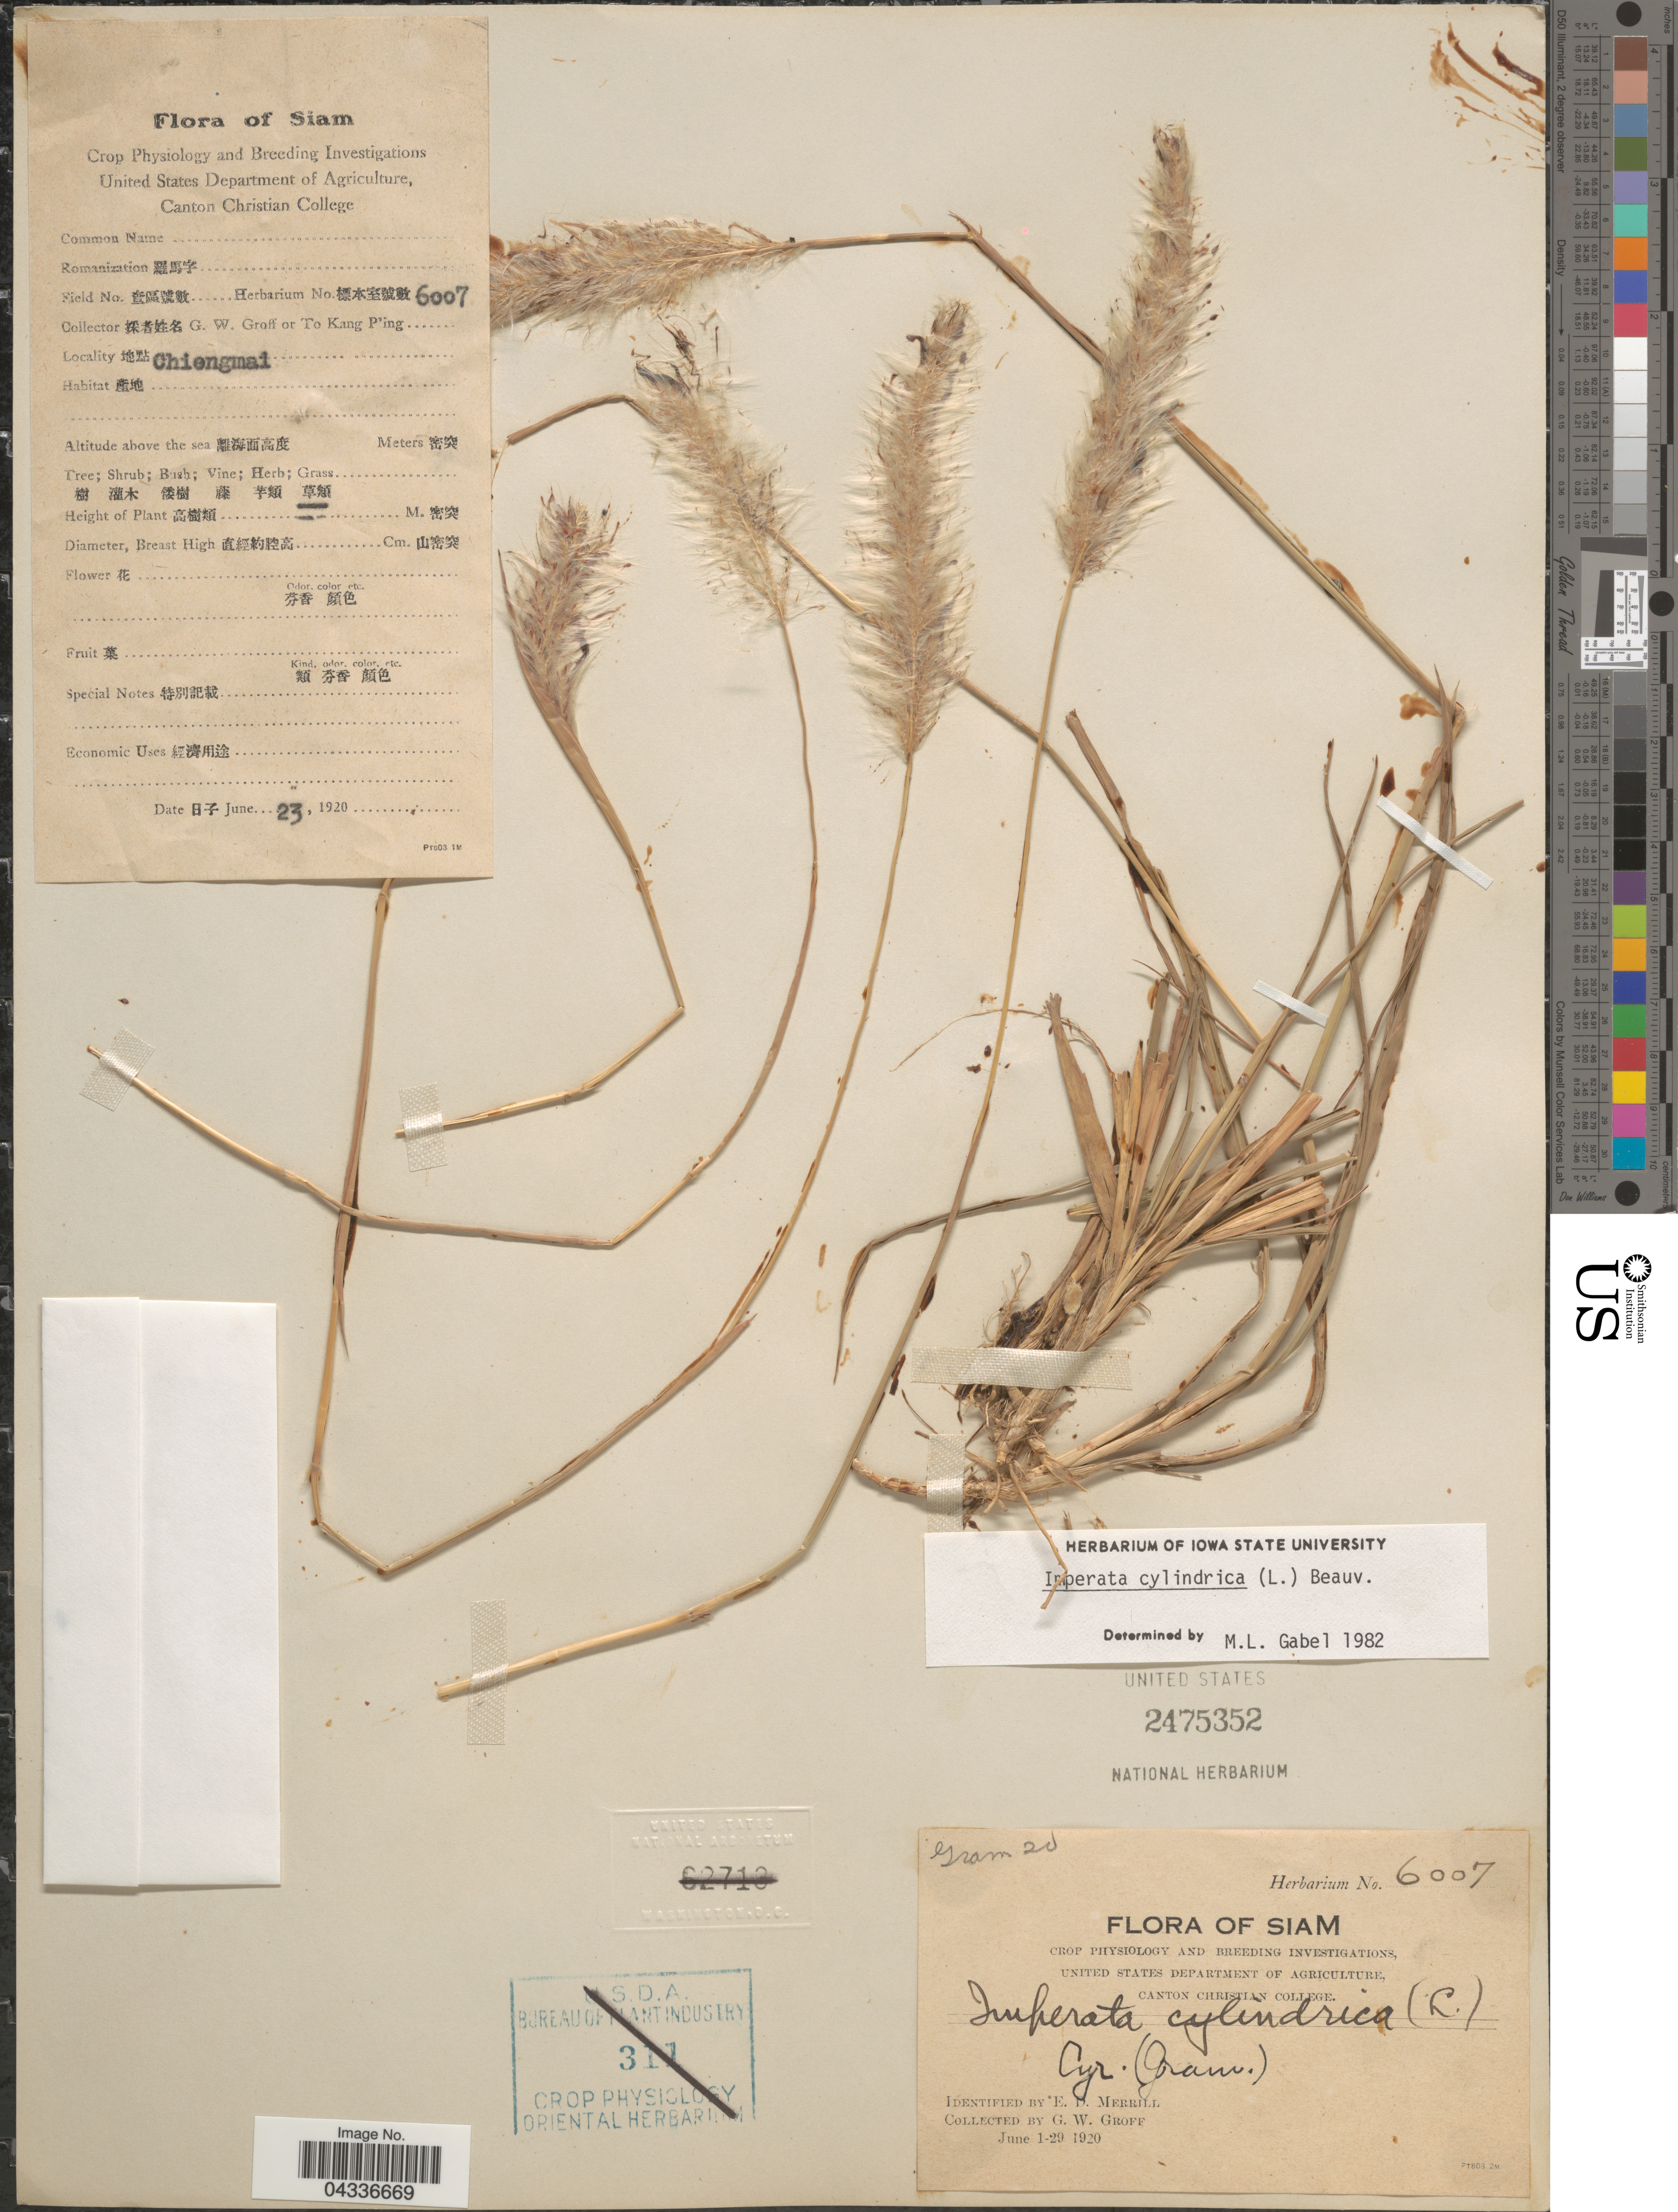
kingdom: Plantae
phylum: Tracheophyta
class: Liliopsida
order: Poales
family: Poaceae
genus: Imperata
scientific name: Imperata cylindrica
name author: (L.) P. Beauv.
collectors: G. Groff & T. Ping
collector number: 6007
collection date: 1920-06-23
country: Thailand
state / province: Chiang Mai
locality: Siam. Chiengmai.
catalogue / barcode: US 2475352